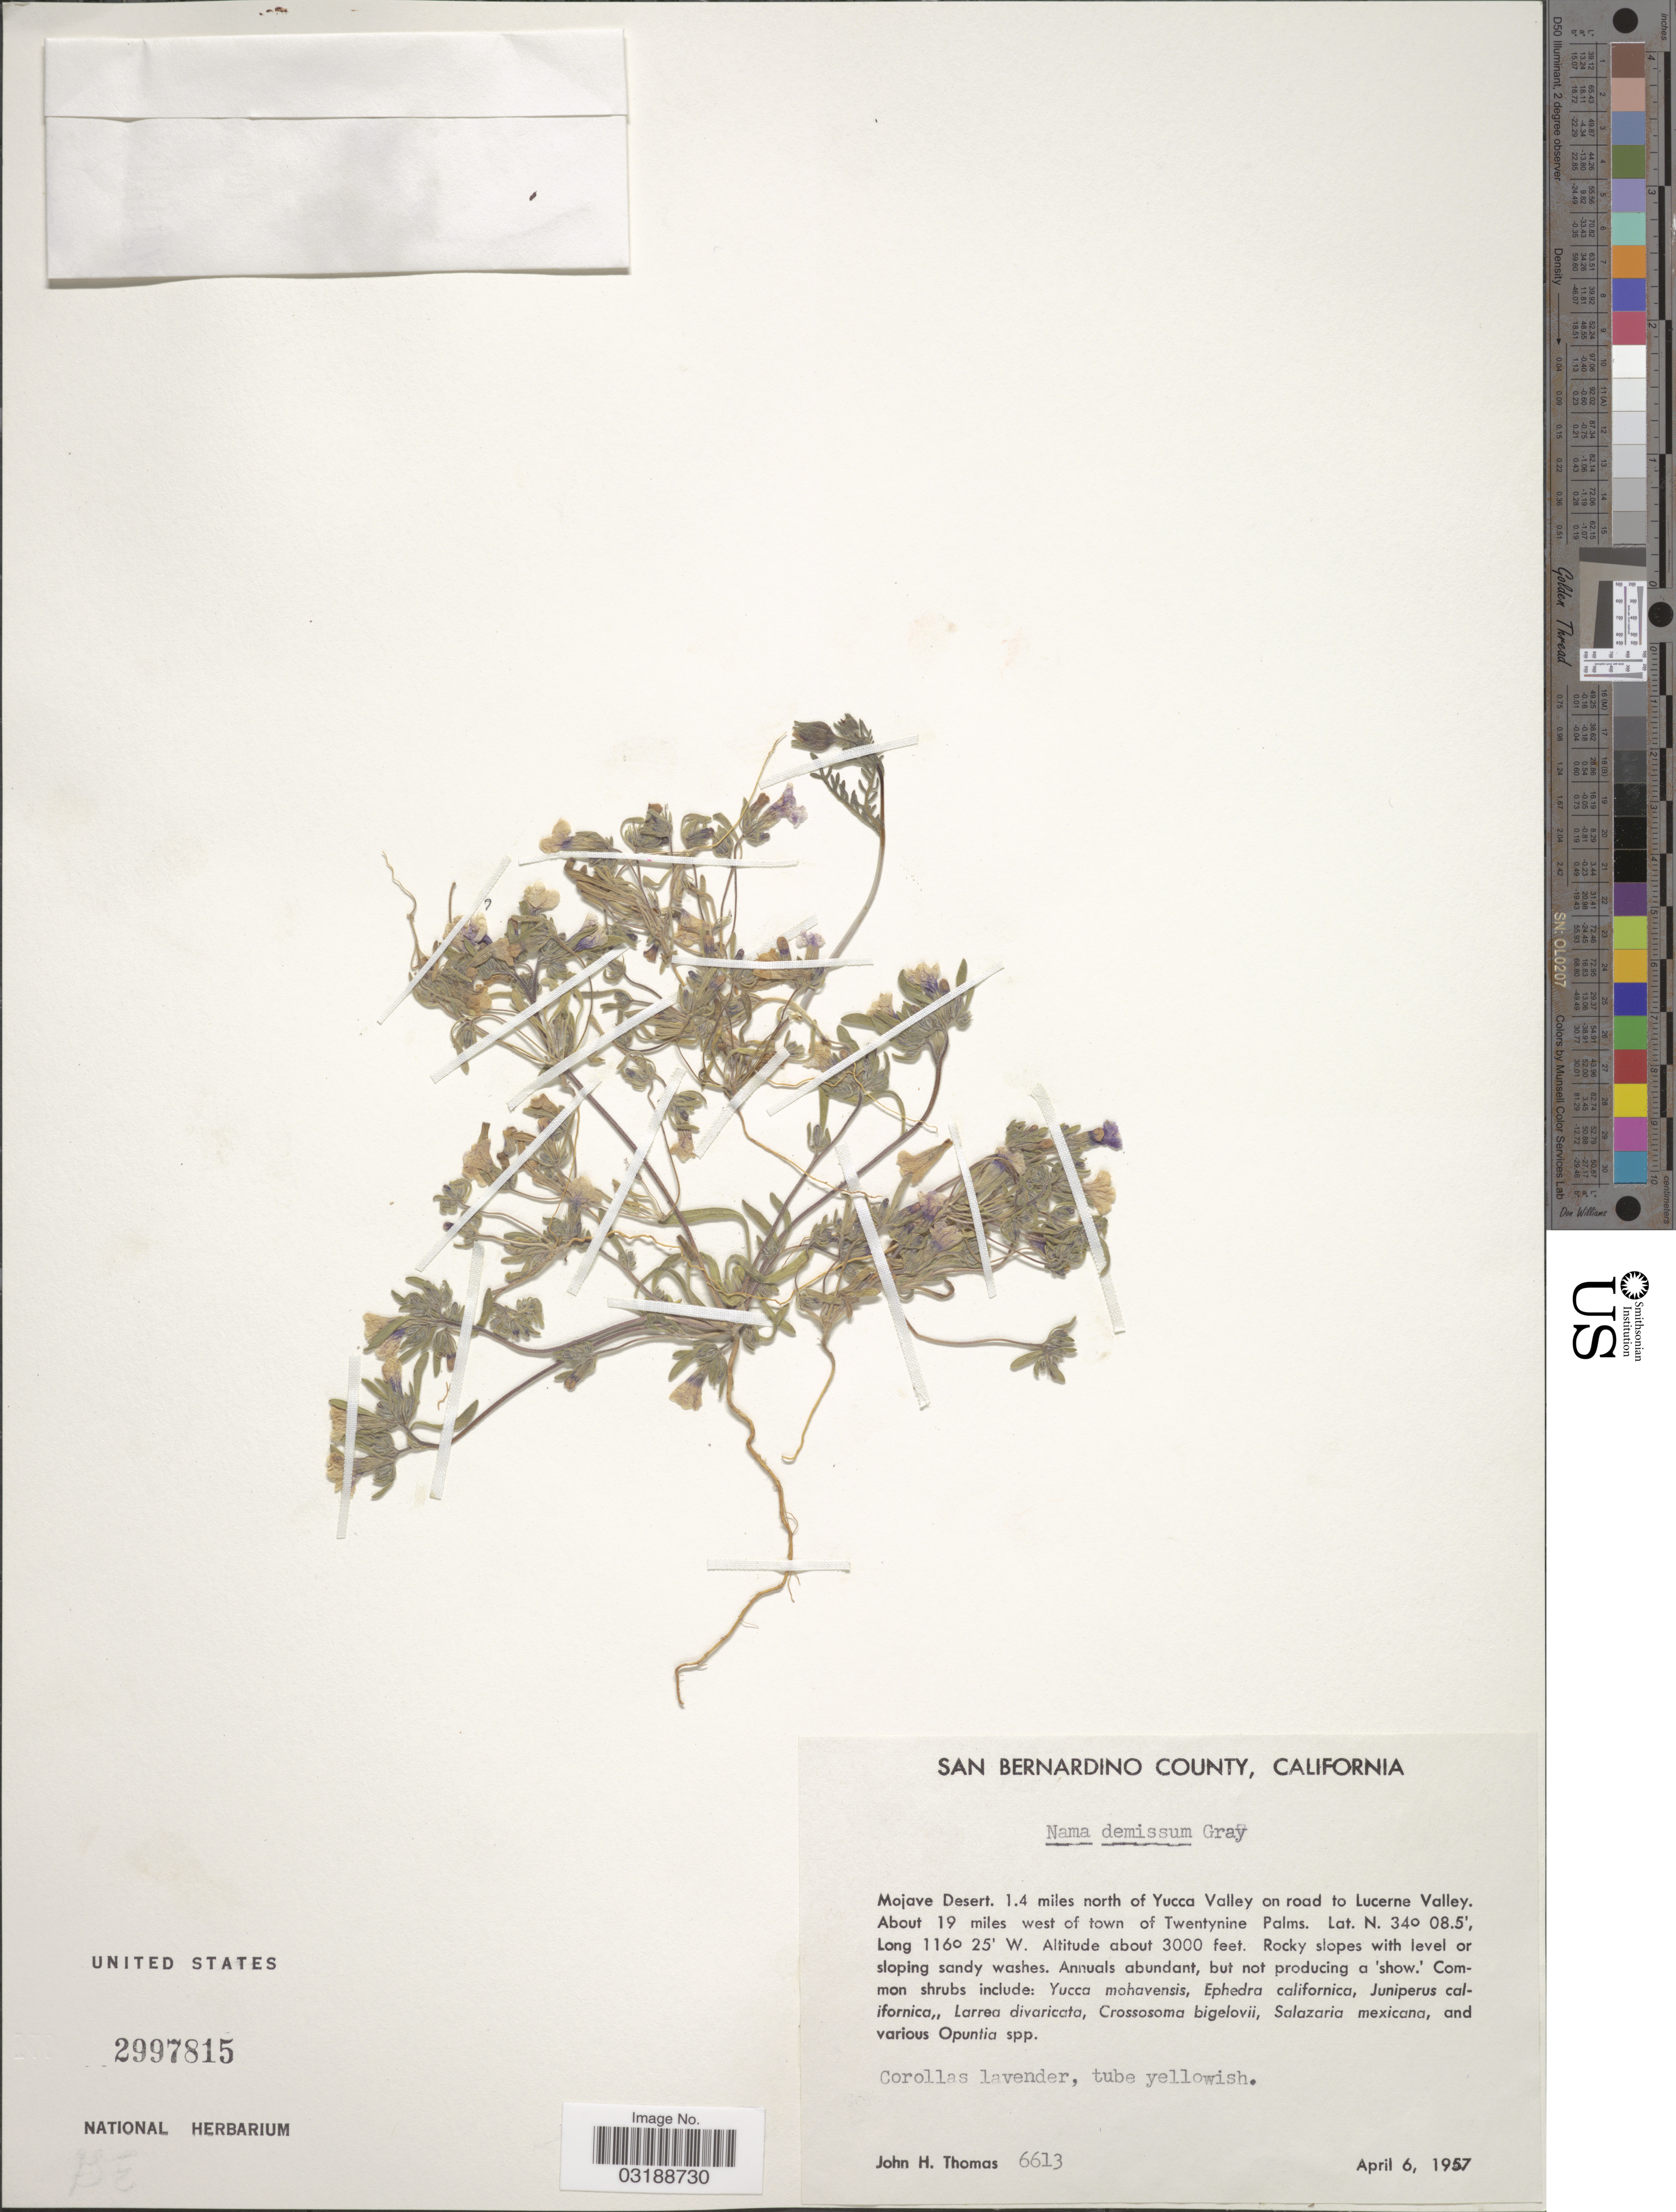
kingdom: Plantae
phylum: Tracheophyta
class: Magnoliopsida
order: Boraginales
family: Namaceae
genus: Nama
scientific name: Nama sp.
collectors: J. H. Thomas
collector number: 6613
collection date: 1957-04-06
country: United States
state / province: California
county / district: San Bernardino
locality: San Bernardino County. Mojave Desert. 1.4 miles north of Yucca Valley on road to Lucerne Valley. About 19 miles west of town of Twentynine Palms.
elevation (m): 914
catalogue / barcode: US 2997815